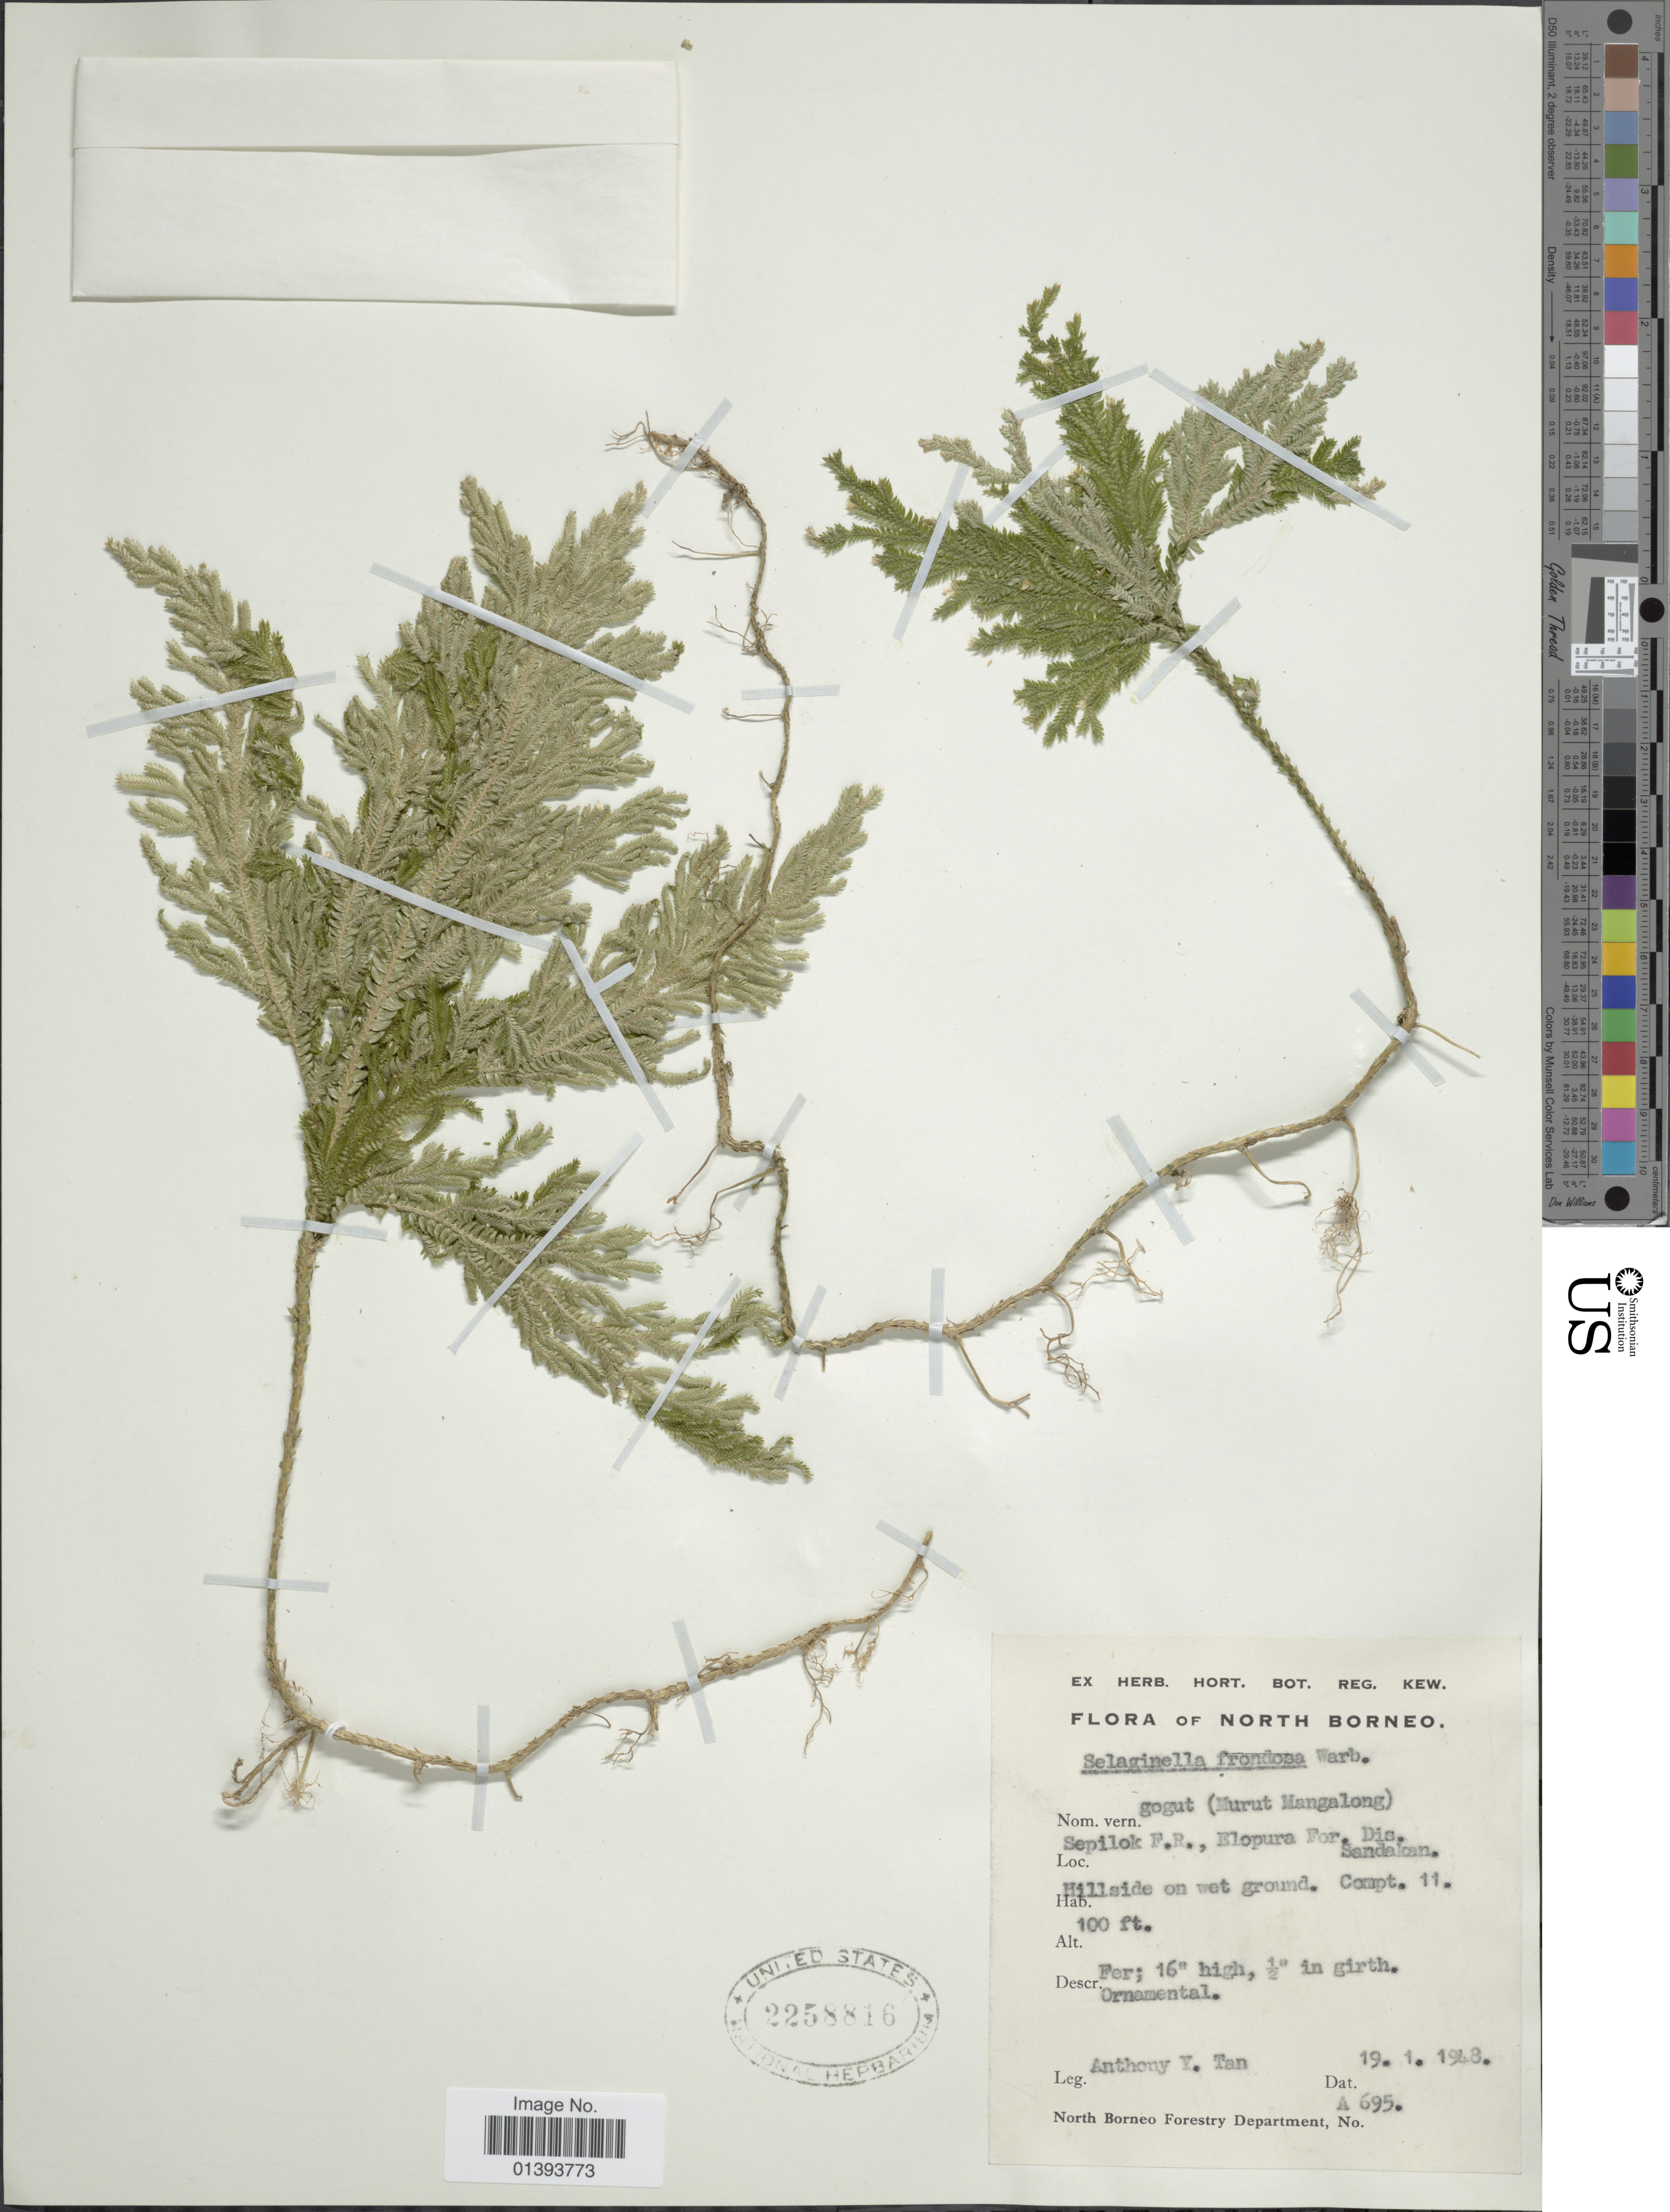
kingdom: Plantae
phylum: Tracheophyta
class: Lycopodiopsida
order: Selaginellales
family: Selaginellaceae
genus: Selaginella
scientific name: Selaginella frondosa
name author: Warb.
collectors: A. Tan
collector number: A695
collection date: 1948-01-19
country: Malaysia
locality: North Borneo, Hillside on wet ground, Compt. 11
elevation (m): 30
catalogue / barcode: US 2258816